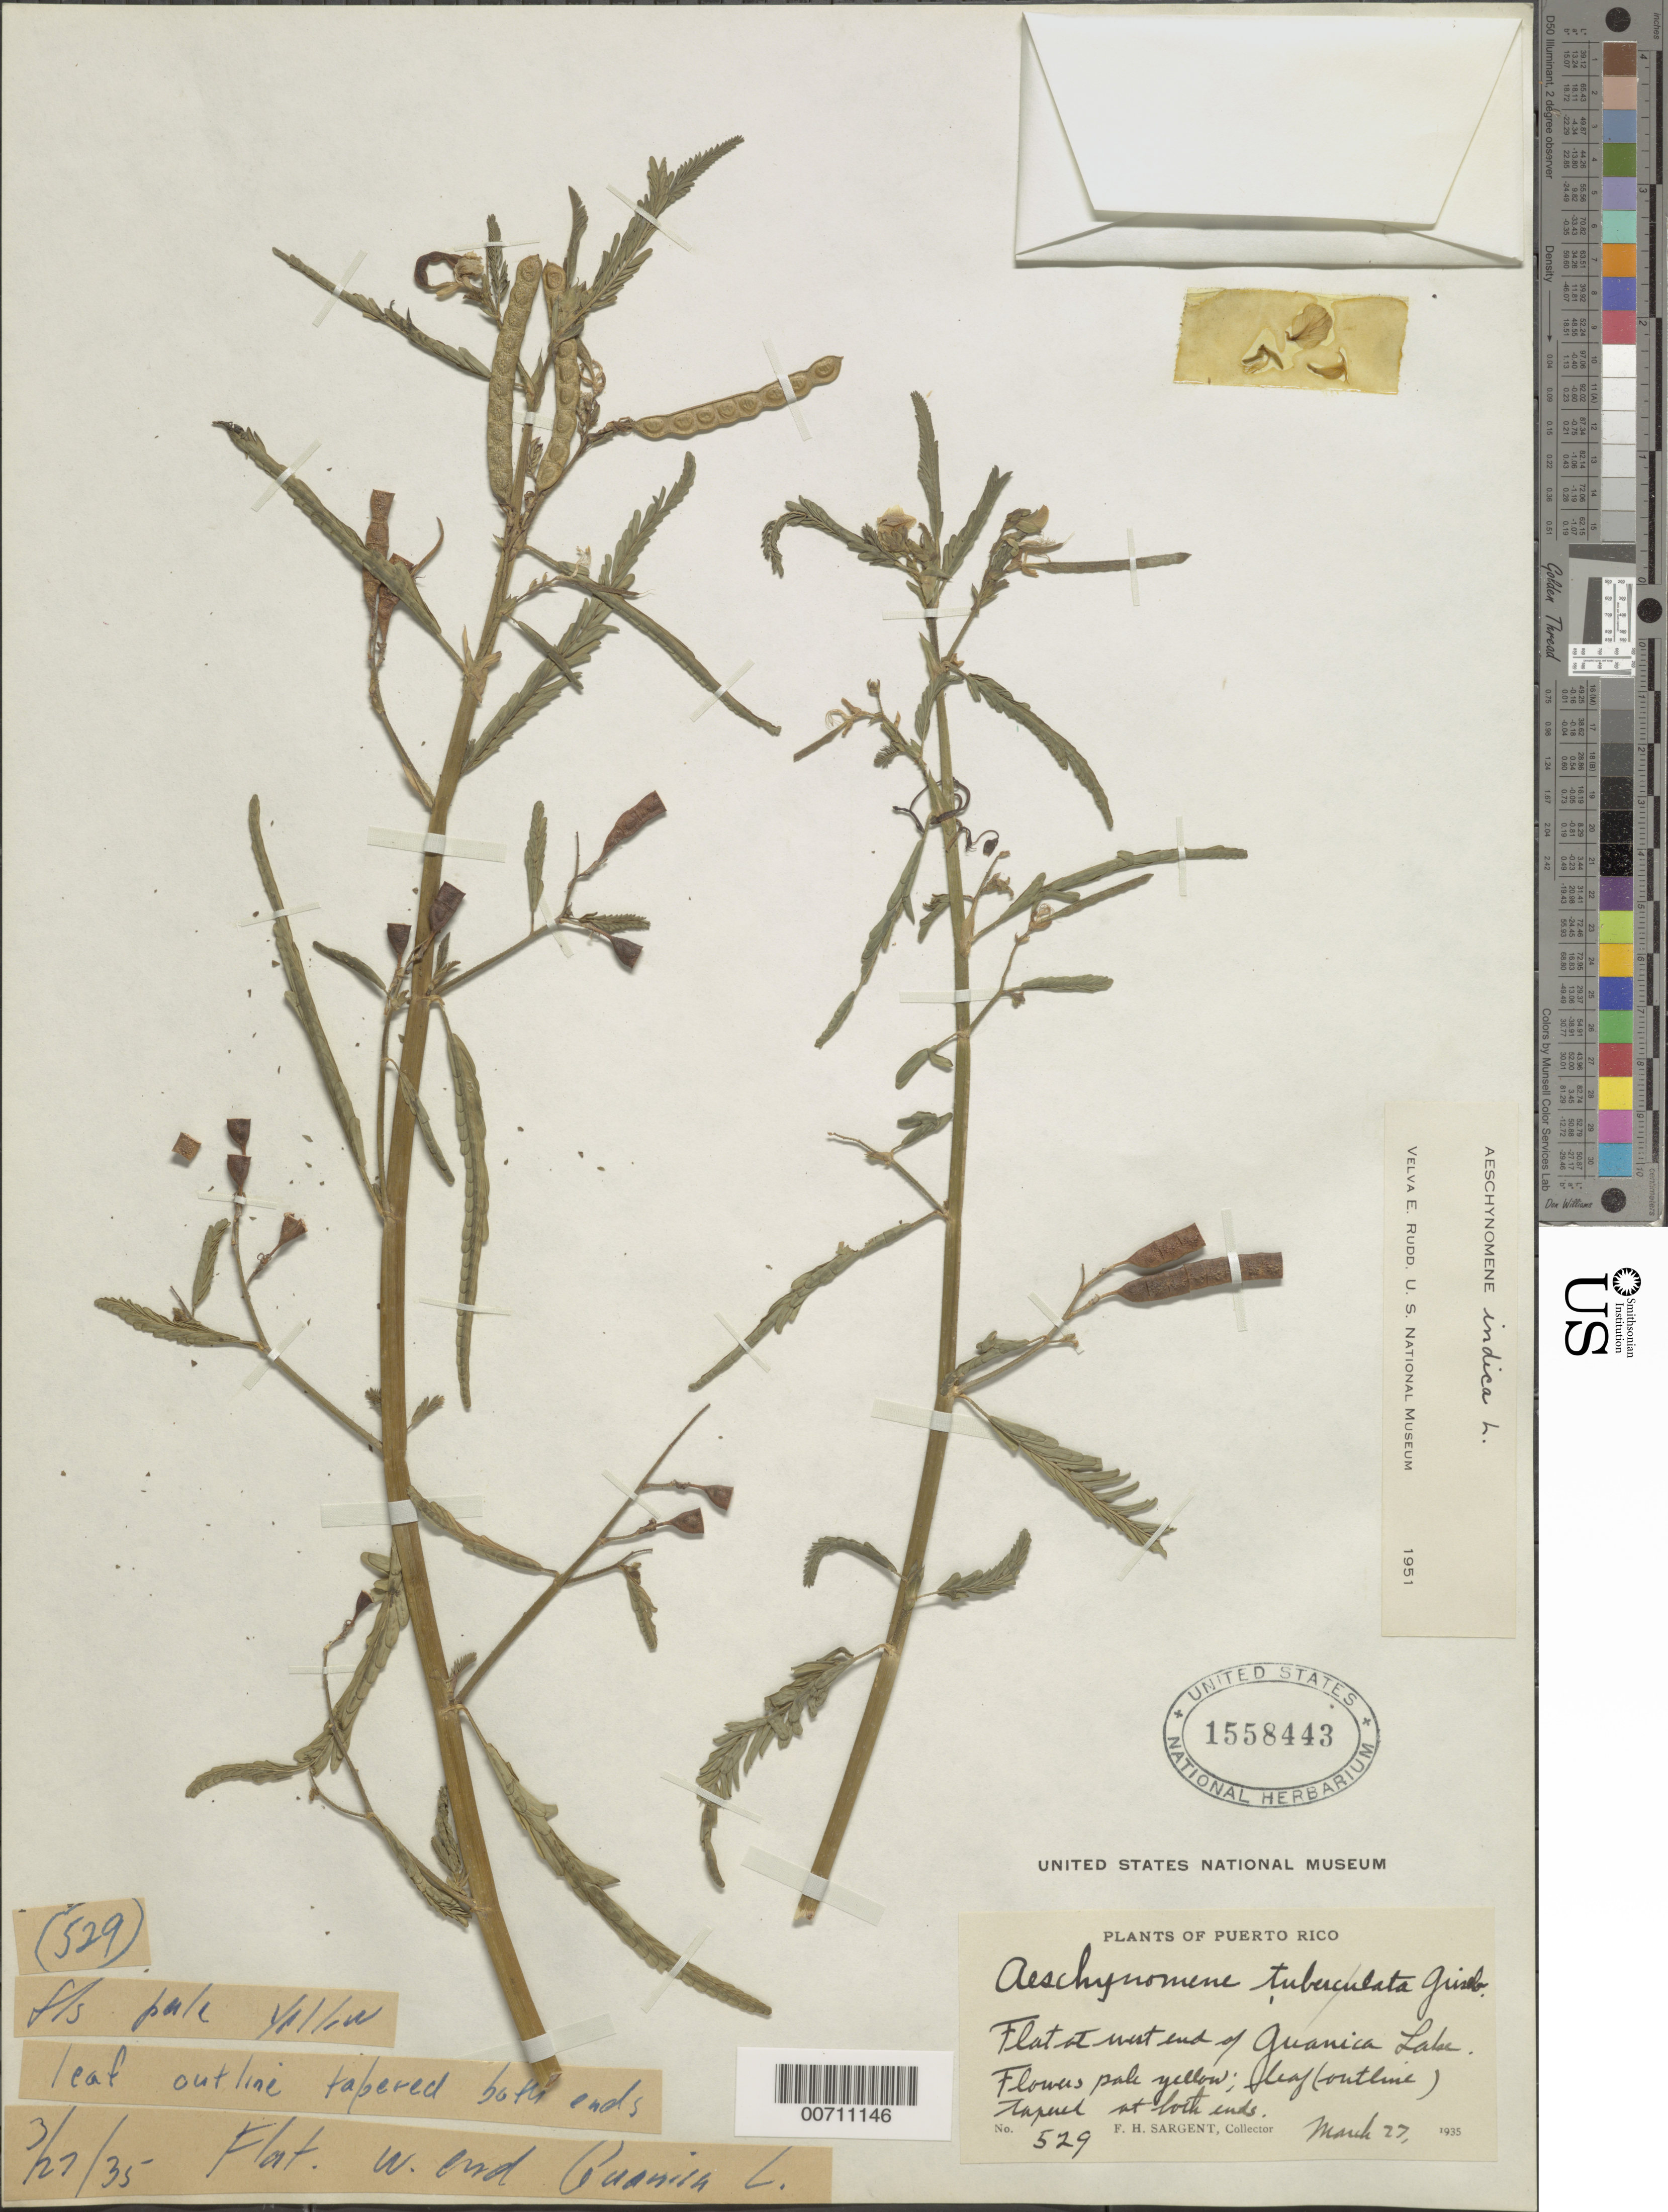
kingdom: Plantae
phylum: Tracheophyta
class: Magnoliopsida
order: Fabales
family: Fabaceae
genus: Aeschynomene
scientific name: Aeschynomene indica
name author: L.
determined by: Rudd, V. E.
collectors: F. H. Sargent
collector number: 529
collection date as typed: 27 Mar 1935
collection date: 1935-03-27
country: Puerto Rico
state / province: Guanica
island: Greater Antilles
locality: Guanica Lake, Flat at W end of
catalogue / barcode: US 1558443